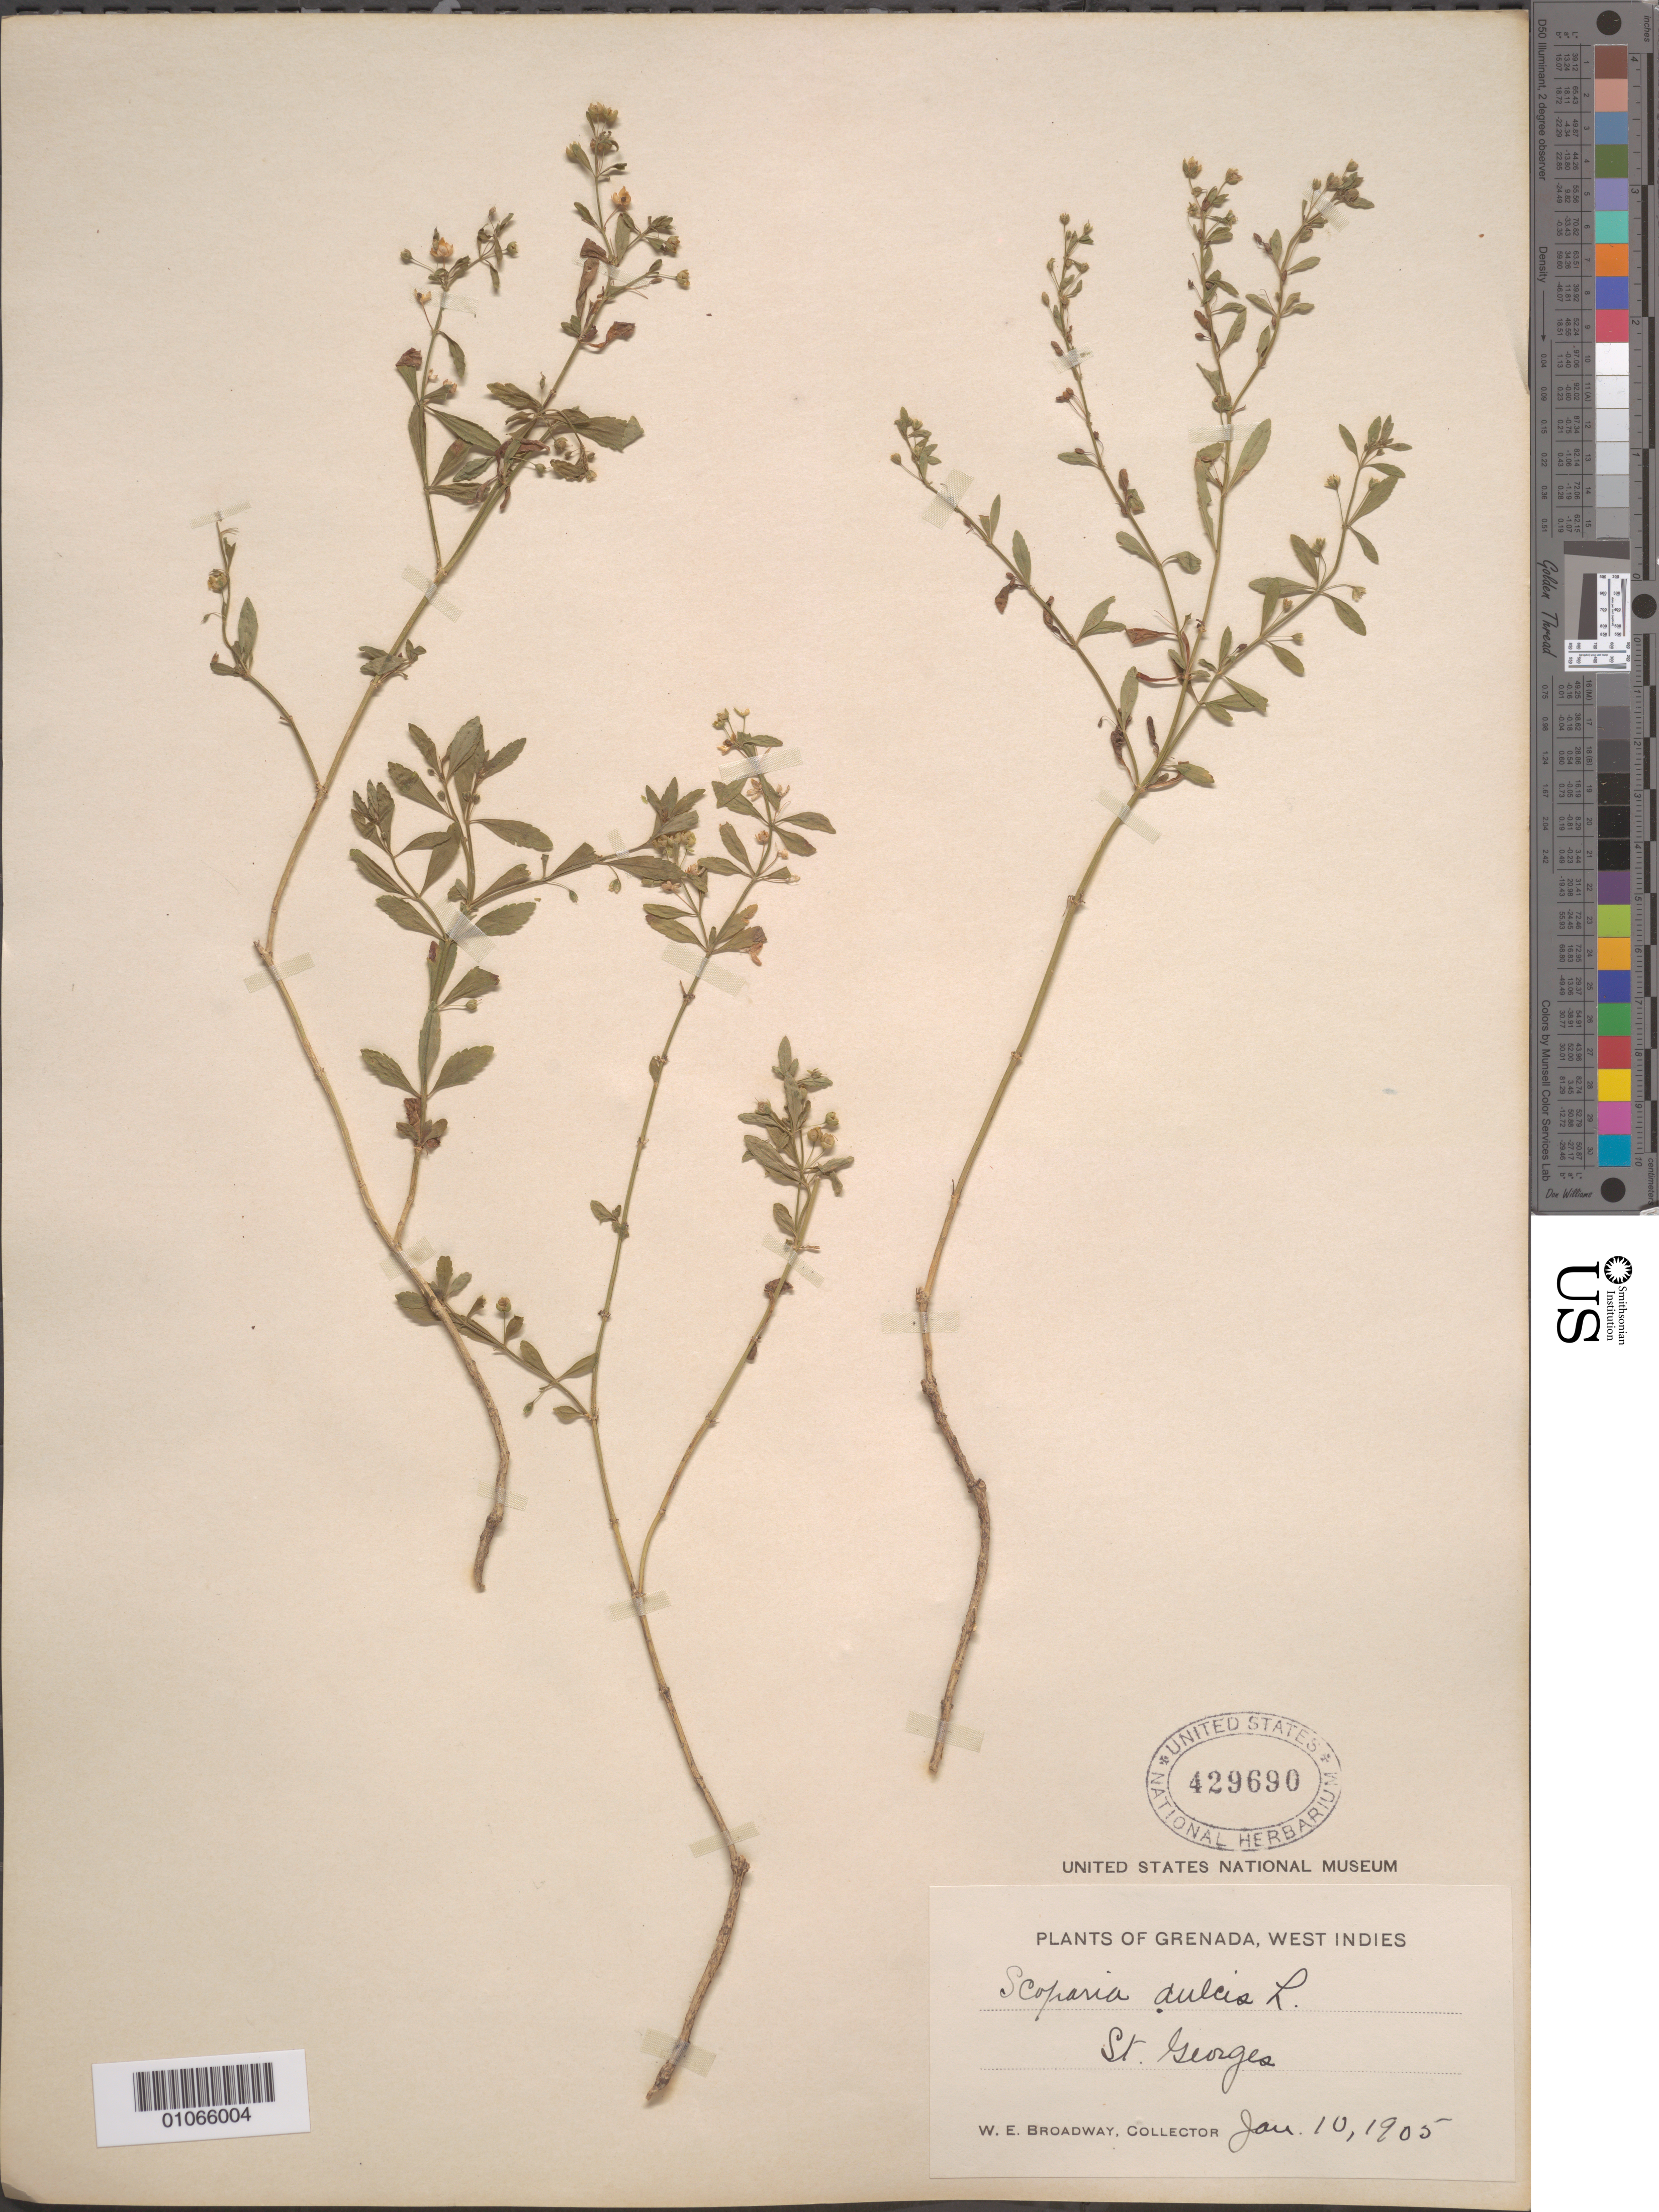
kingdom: Plantae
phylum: Tracheophyta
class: Magnoliopsida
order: Lamiales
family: Plantaginaceae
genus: Scoparia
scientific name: Scoparia dulcis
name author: L.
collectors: W. E. Broadway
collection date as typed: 10 Jan 1905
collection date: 1905-01-10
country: Grenada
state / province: Saint George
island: Grenada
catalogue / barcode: US 429690